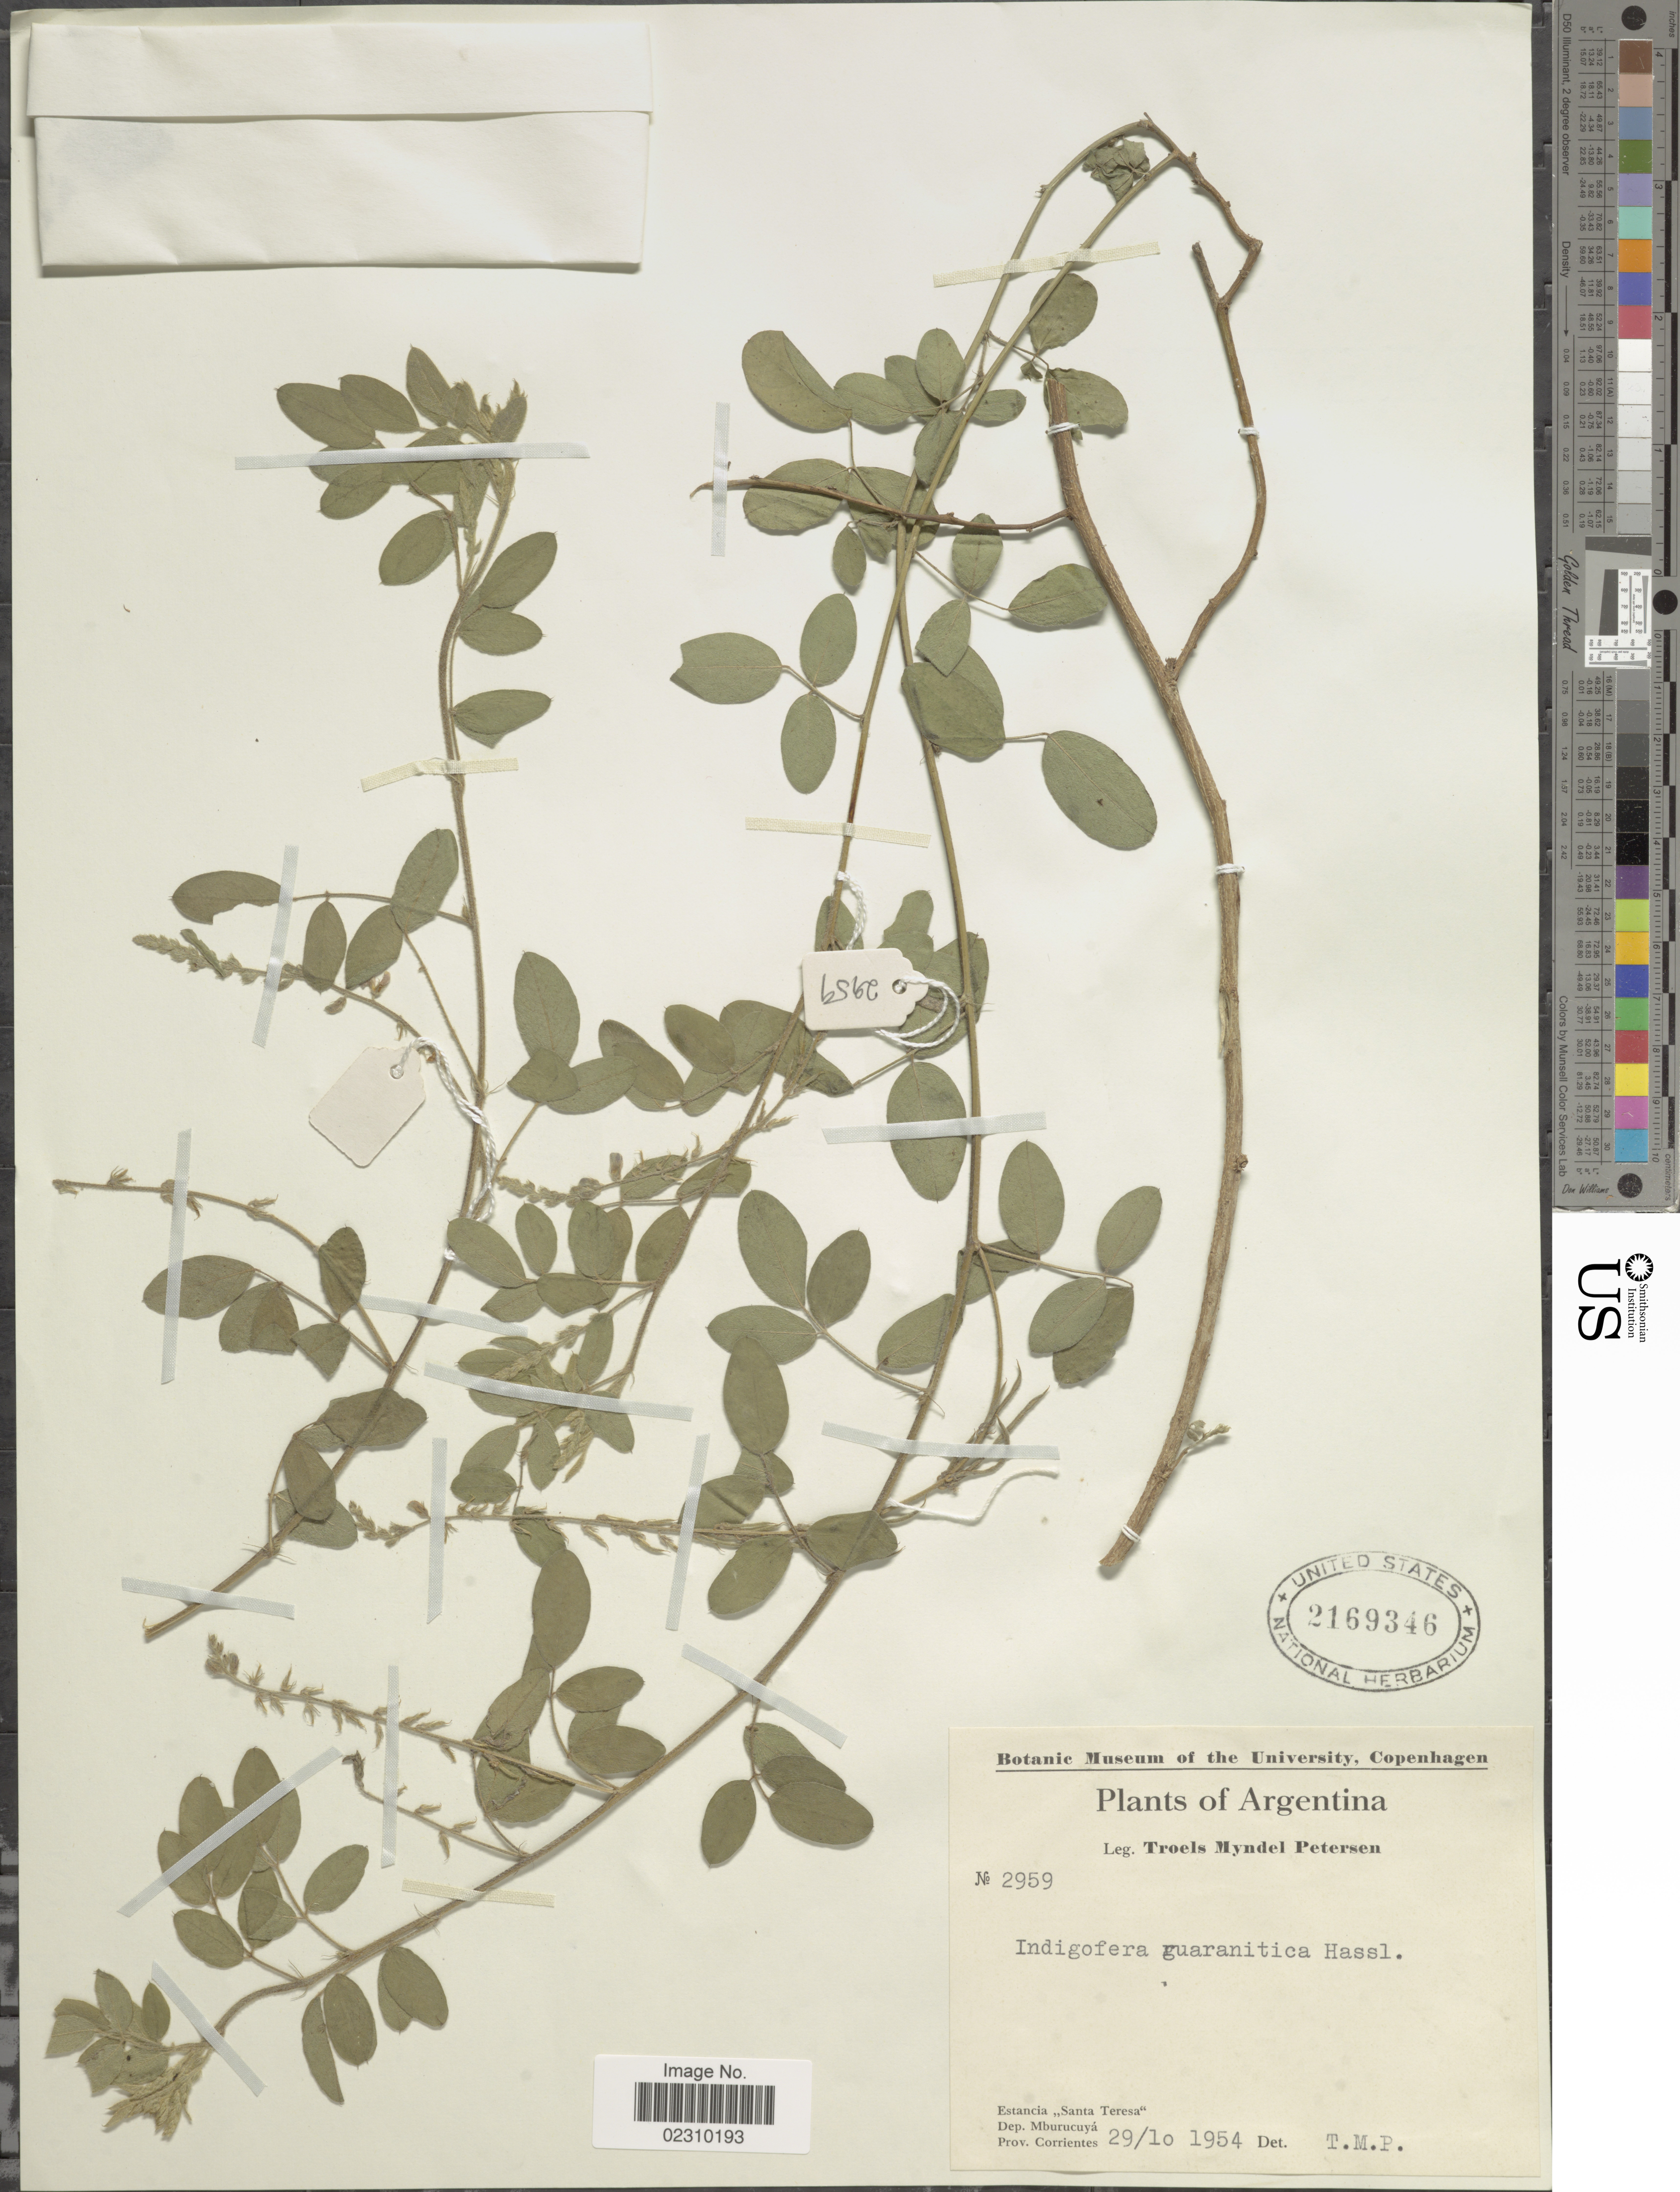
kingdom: Plantae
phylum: Tracheophyta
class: Magnoliopsida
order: Fabales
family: Fabaceae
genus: Indigofera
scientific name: Indigofera guaranitica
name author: Hassl.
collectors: T. M. Petersen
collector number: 2959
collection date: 1954-10-29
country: Argentina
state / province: Corrientes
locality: Estancia Santa Teresa, Dep. Mburucuya, Prov. Corrientes.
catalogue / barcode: US 2169346